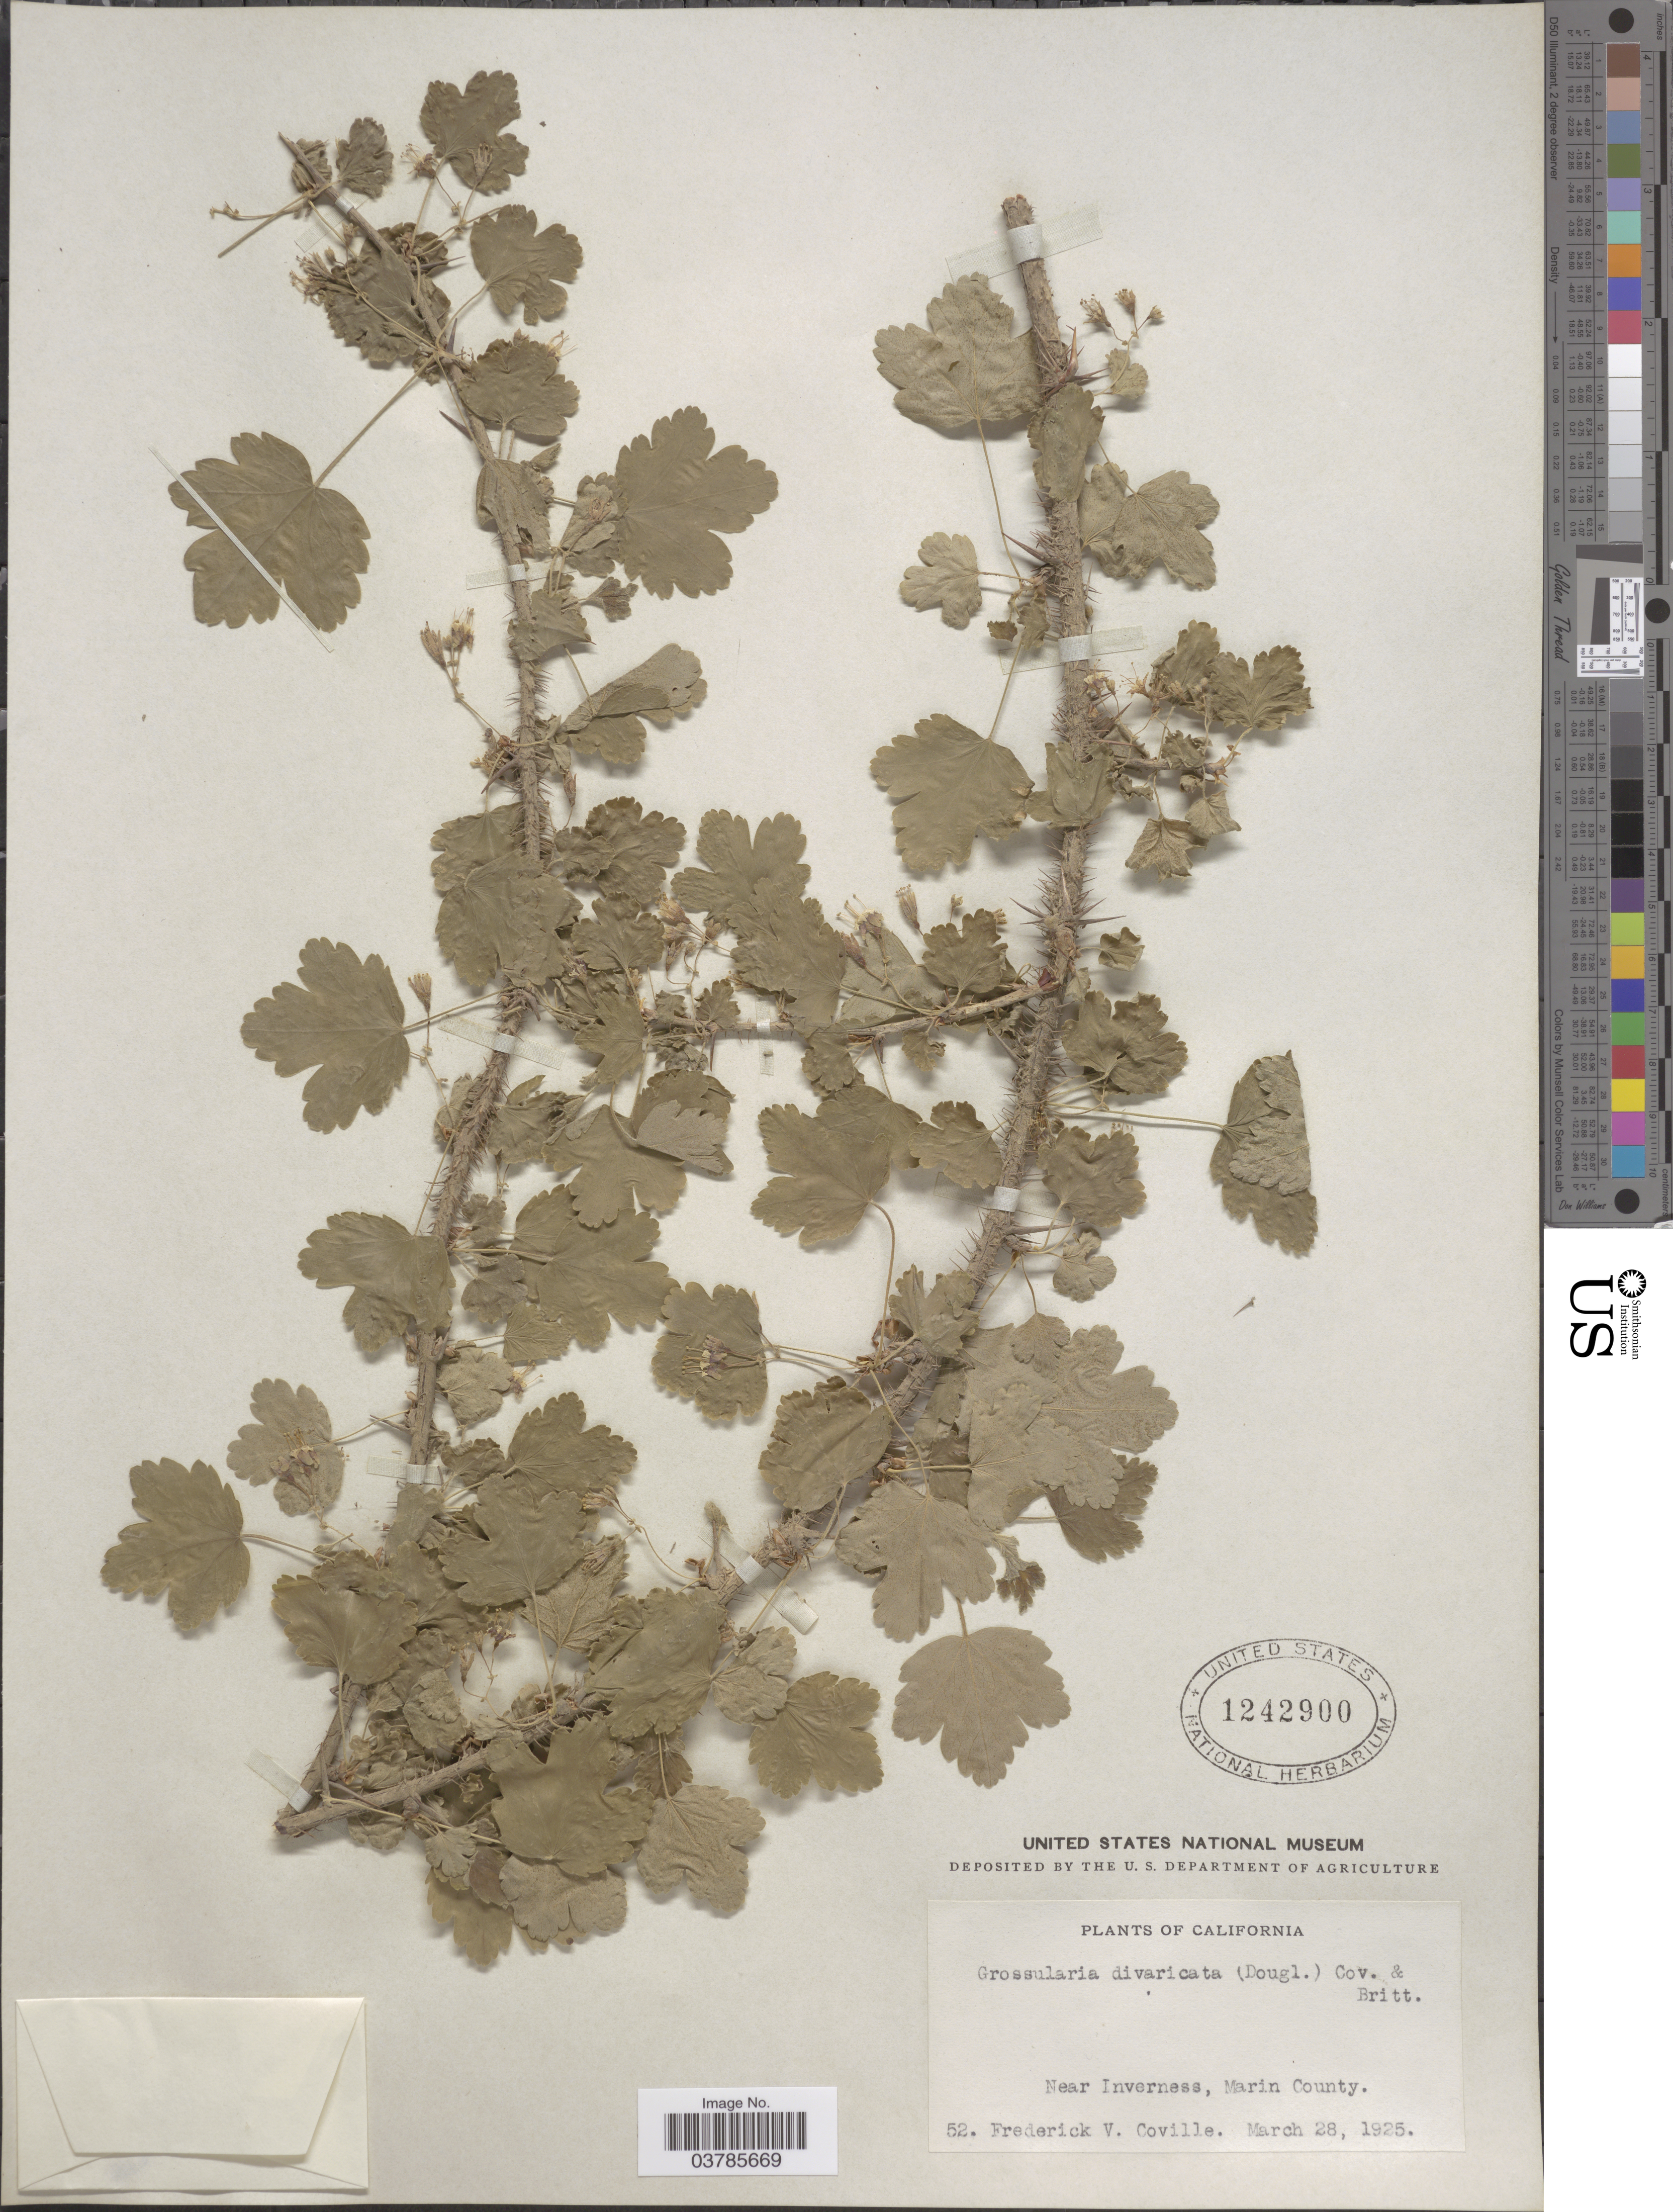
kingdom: Plantae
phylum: Tracheophyta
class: Magnoliopsida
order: Saxifragales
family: Grossulariaceae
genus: Ribes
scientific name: Ribes divaricatum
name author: Douglas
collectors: F. V. Coville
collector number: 52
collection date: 1925-03-28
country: United States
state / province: California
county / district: Marin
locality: Near Inverness, Marin County.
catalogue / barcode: US 1242900